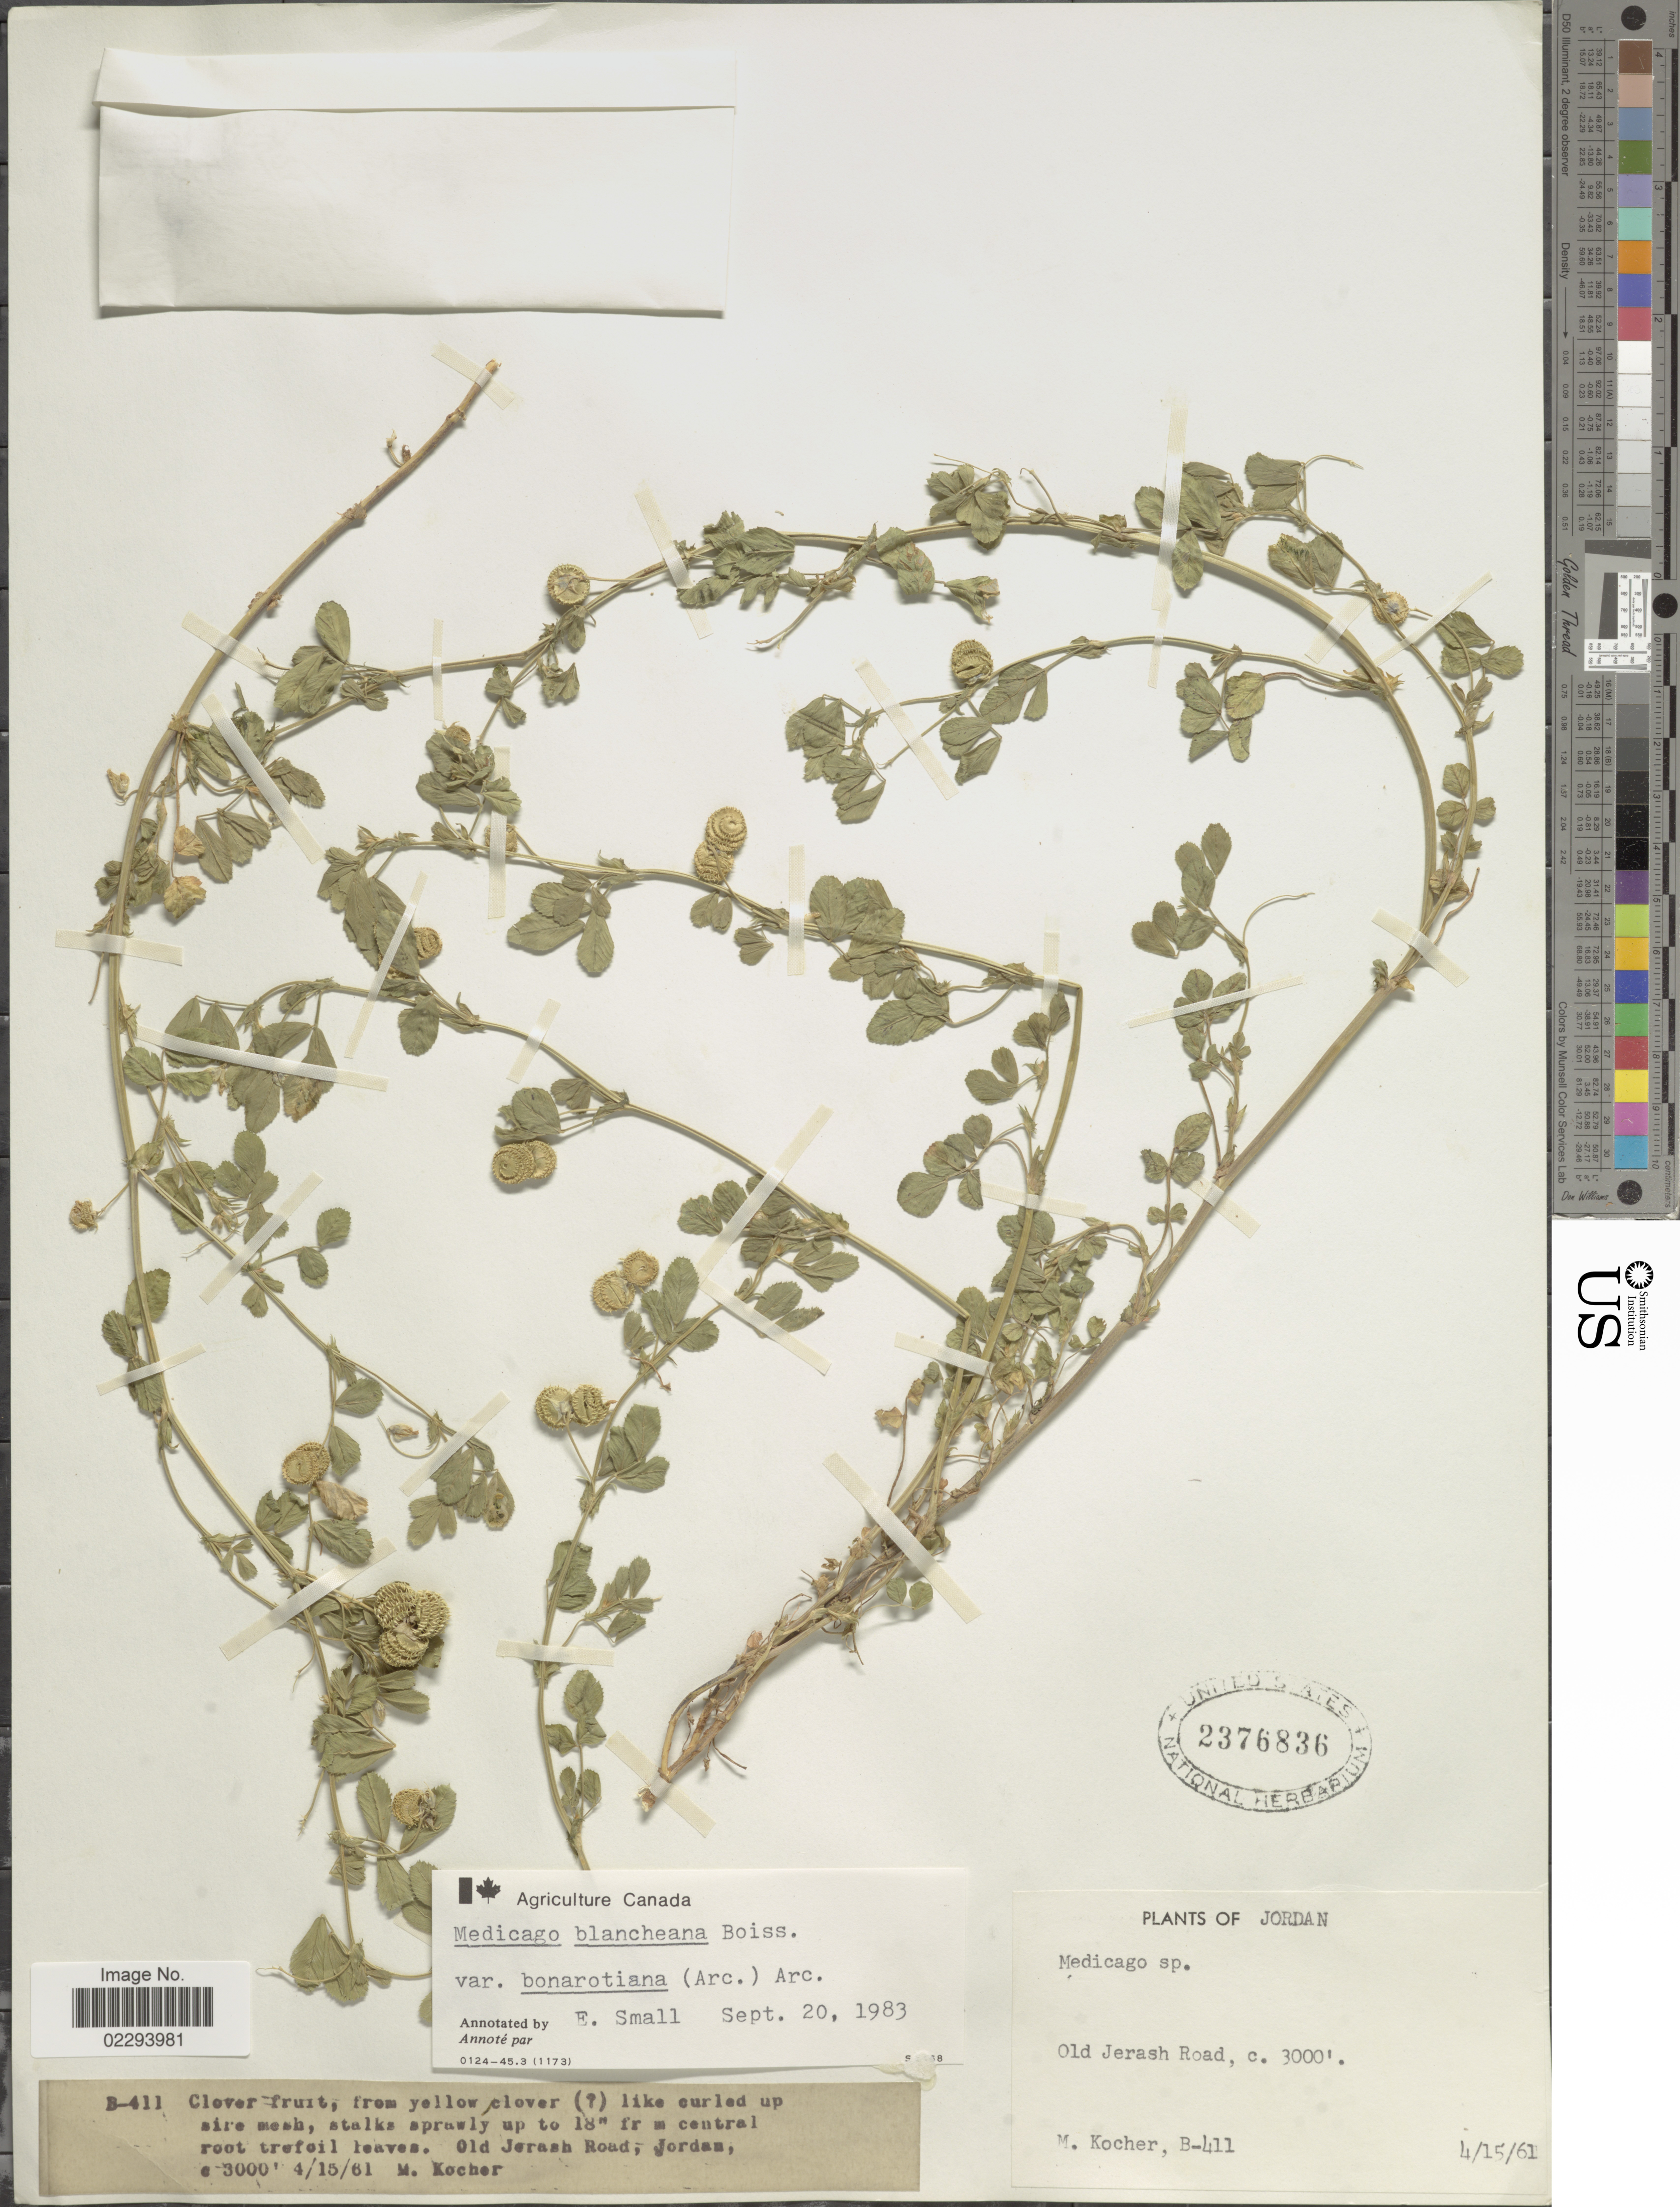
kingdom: Plantae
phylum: Tracheophyta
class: Magnoliopsida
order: Fabales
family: Fabaceae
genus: Medicago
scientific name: Medicago blancheana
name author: Boiss.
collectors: M. Kocher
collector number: B-411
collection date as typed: Transcribed d/m/y: 15/4/61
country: Jordan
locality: Jordan, Old Jerash Road.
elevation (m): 914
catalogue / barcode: US 2376836